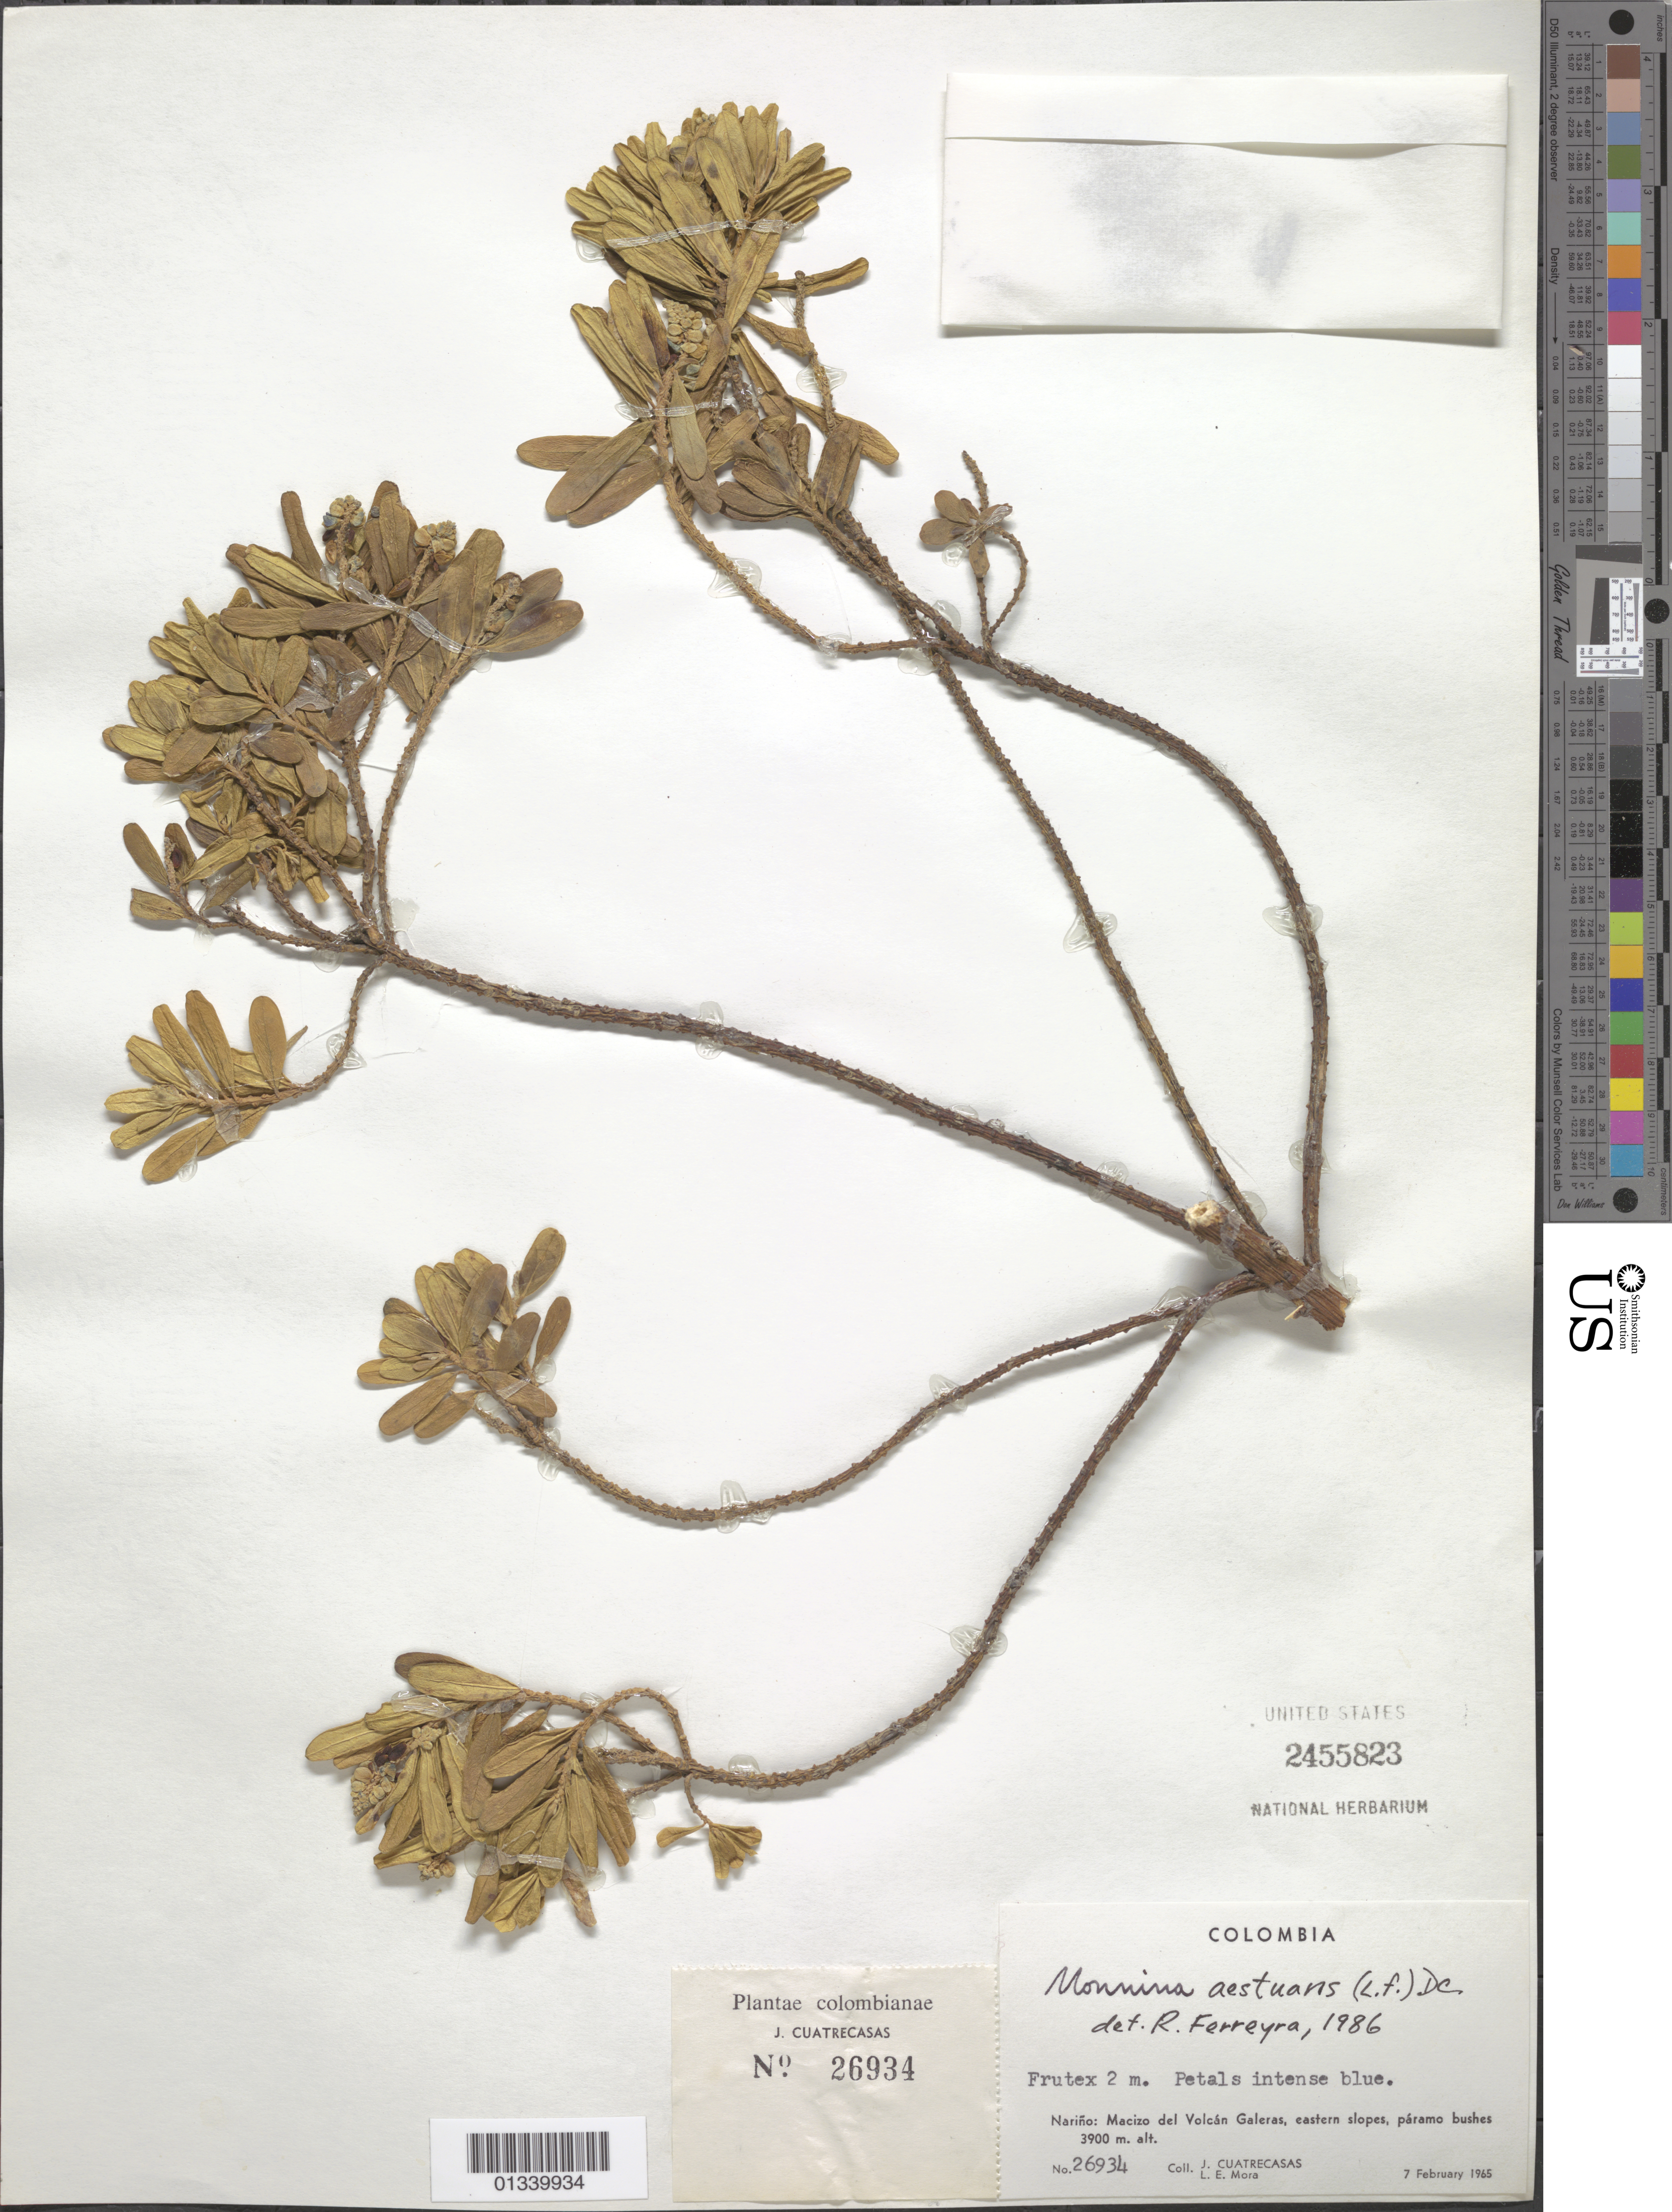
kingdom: Plantae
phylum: Tracheophyta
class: Magnoliopsida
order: Fabales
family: Polygalaceae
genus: Monnina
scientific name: Monnina aestuans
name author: (L. f.) DC.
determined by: Ferreyra, R. A.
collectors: J. Cuatrecasas & L. E. Mora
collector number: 26934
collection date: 1965-02-07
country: Colombia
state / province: Narino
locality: Macizo del Volcan Galeras, eastern slopes.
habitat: Paramo bushes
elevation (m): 3900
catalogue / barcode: US 2455823